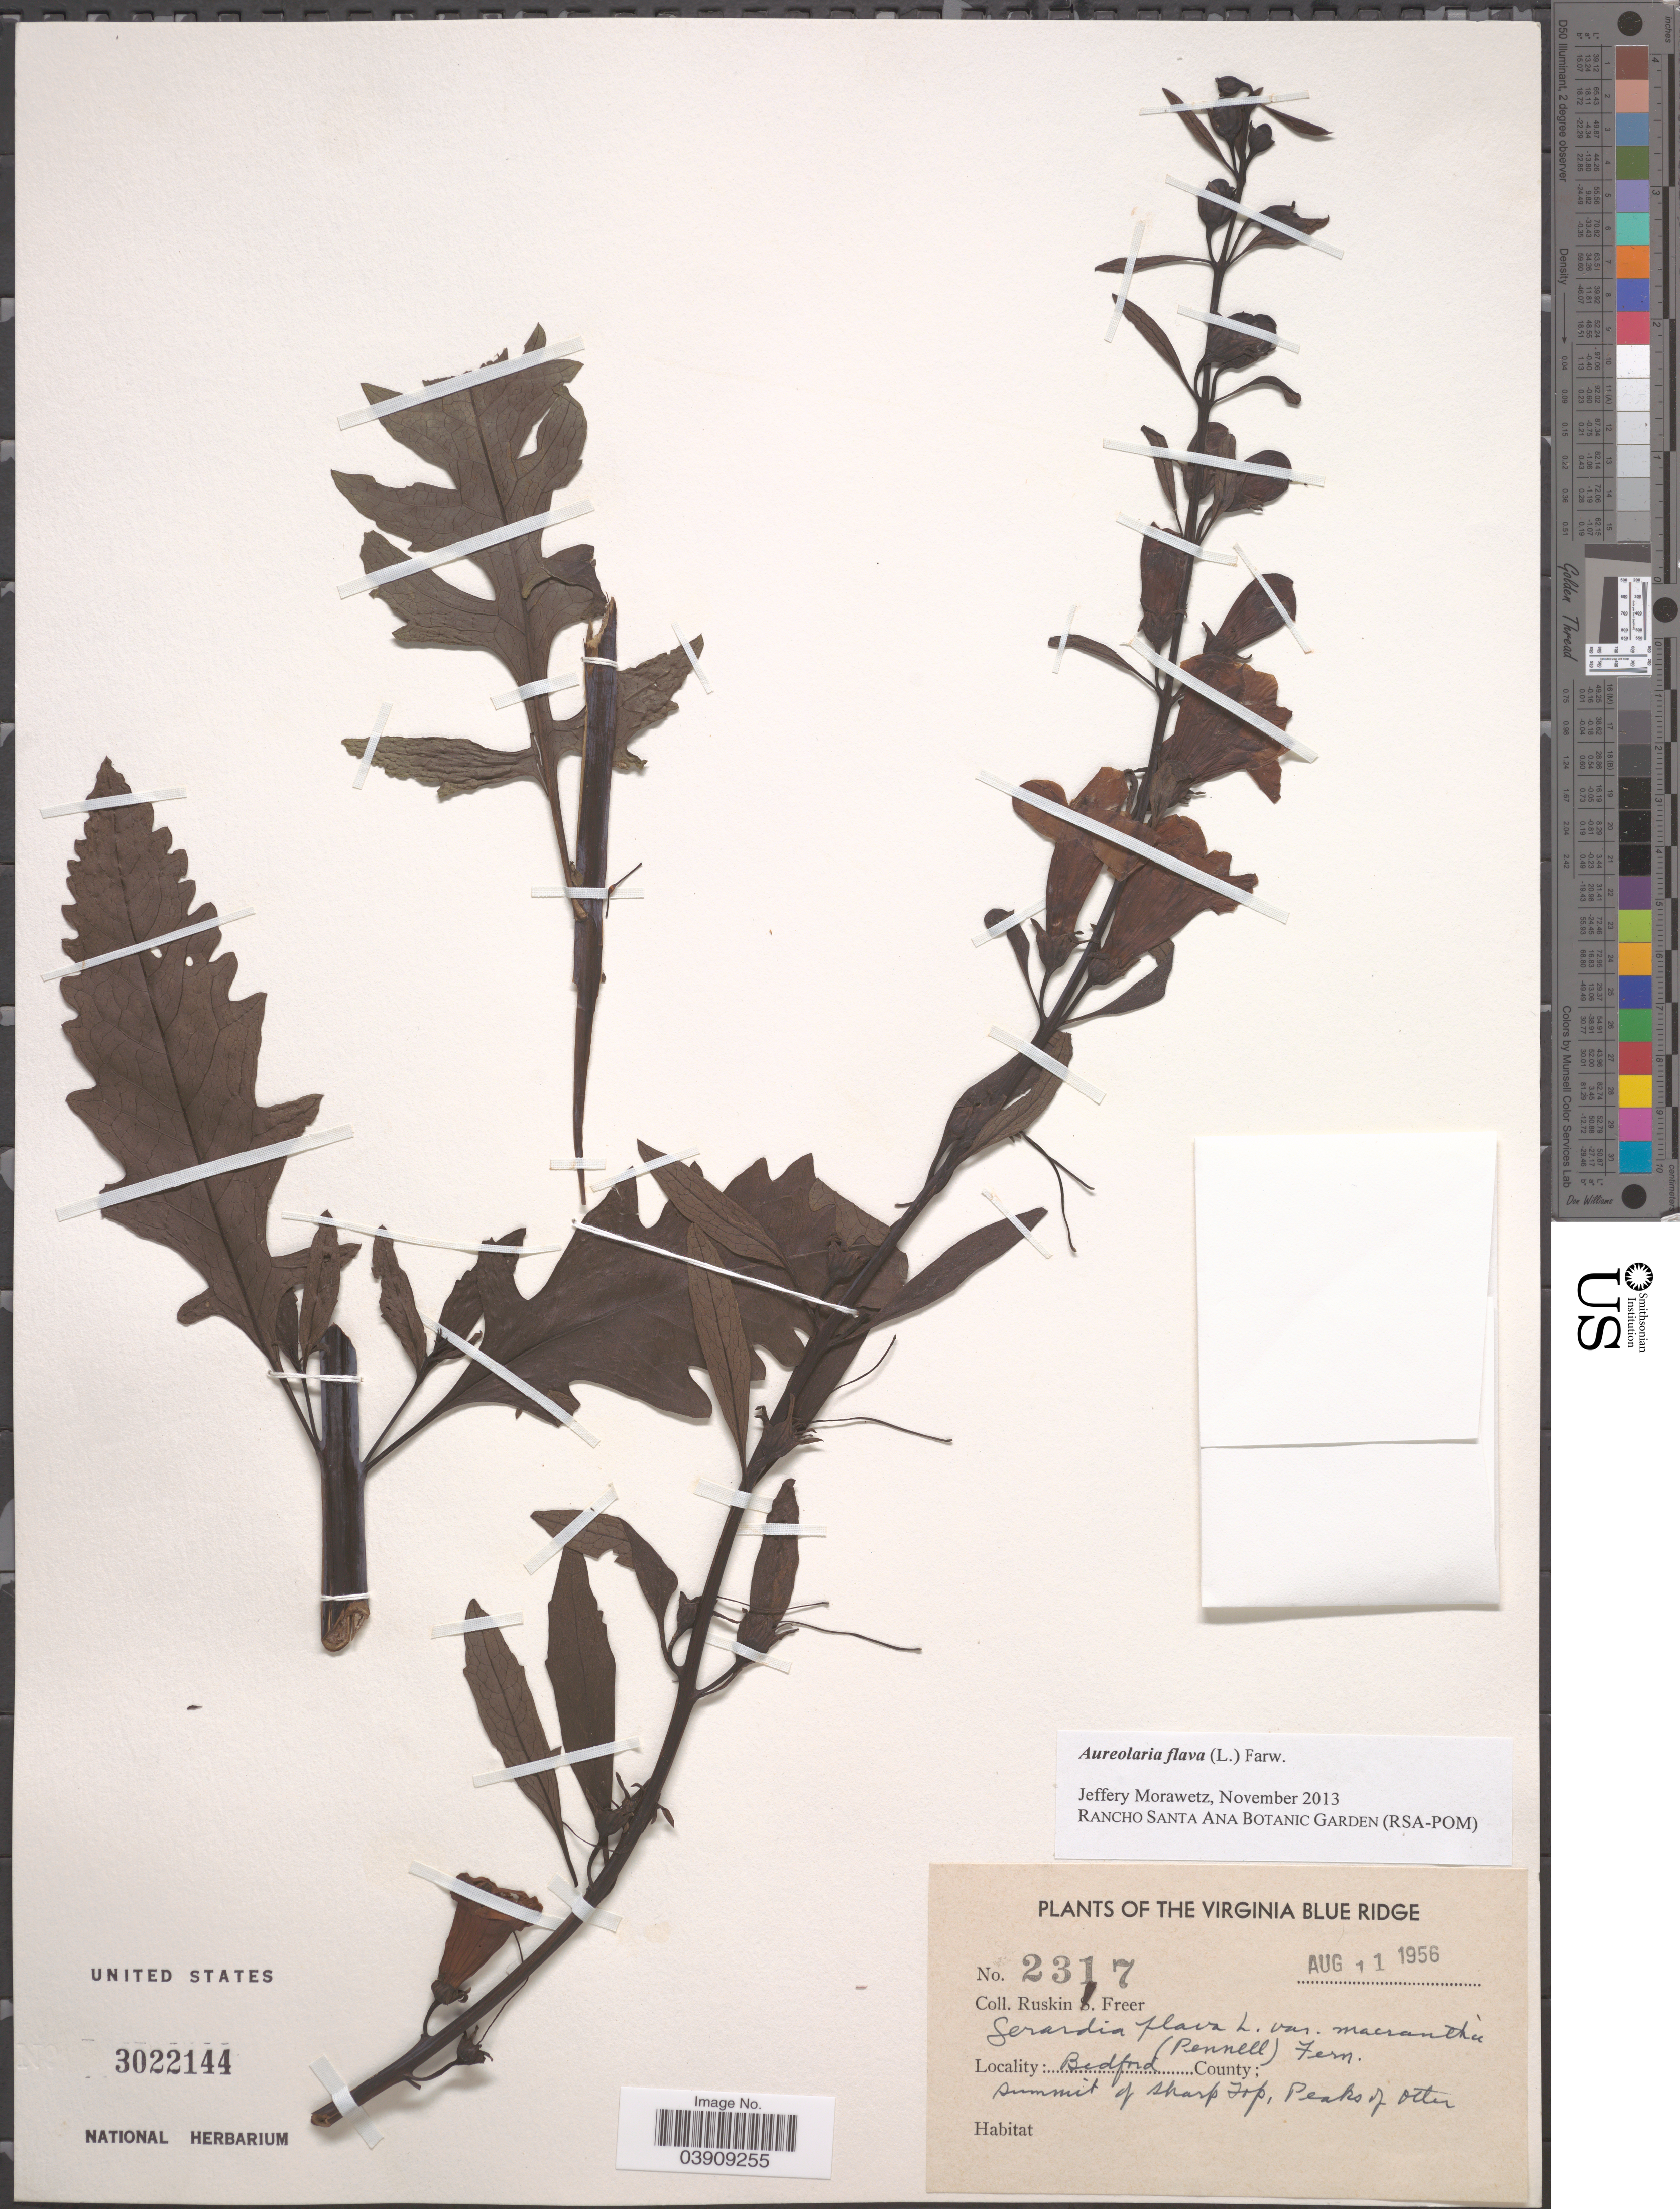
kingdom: Plantae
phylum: Tracheophyta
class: Magnoliopsida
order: Lamiales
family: Orobanchaceae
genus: Aureolaria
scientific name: Aureolaria flava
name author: (L.) Farw.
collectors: R. Freer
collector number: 2317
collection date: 1956-08-11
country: United States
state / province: Virginia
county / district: Bedford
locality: The Virginia Blue Ridge. Bedford County; summit of Sharp Top, Peaks of Otter.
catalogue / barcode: US 3022144